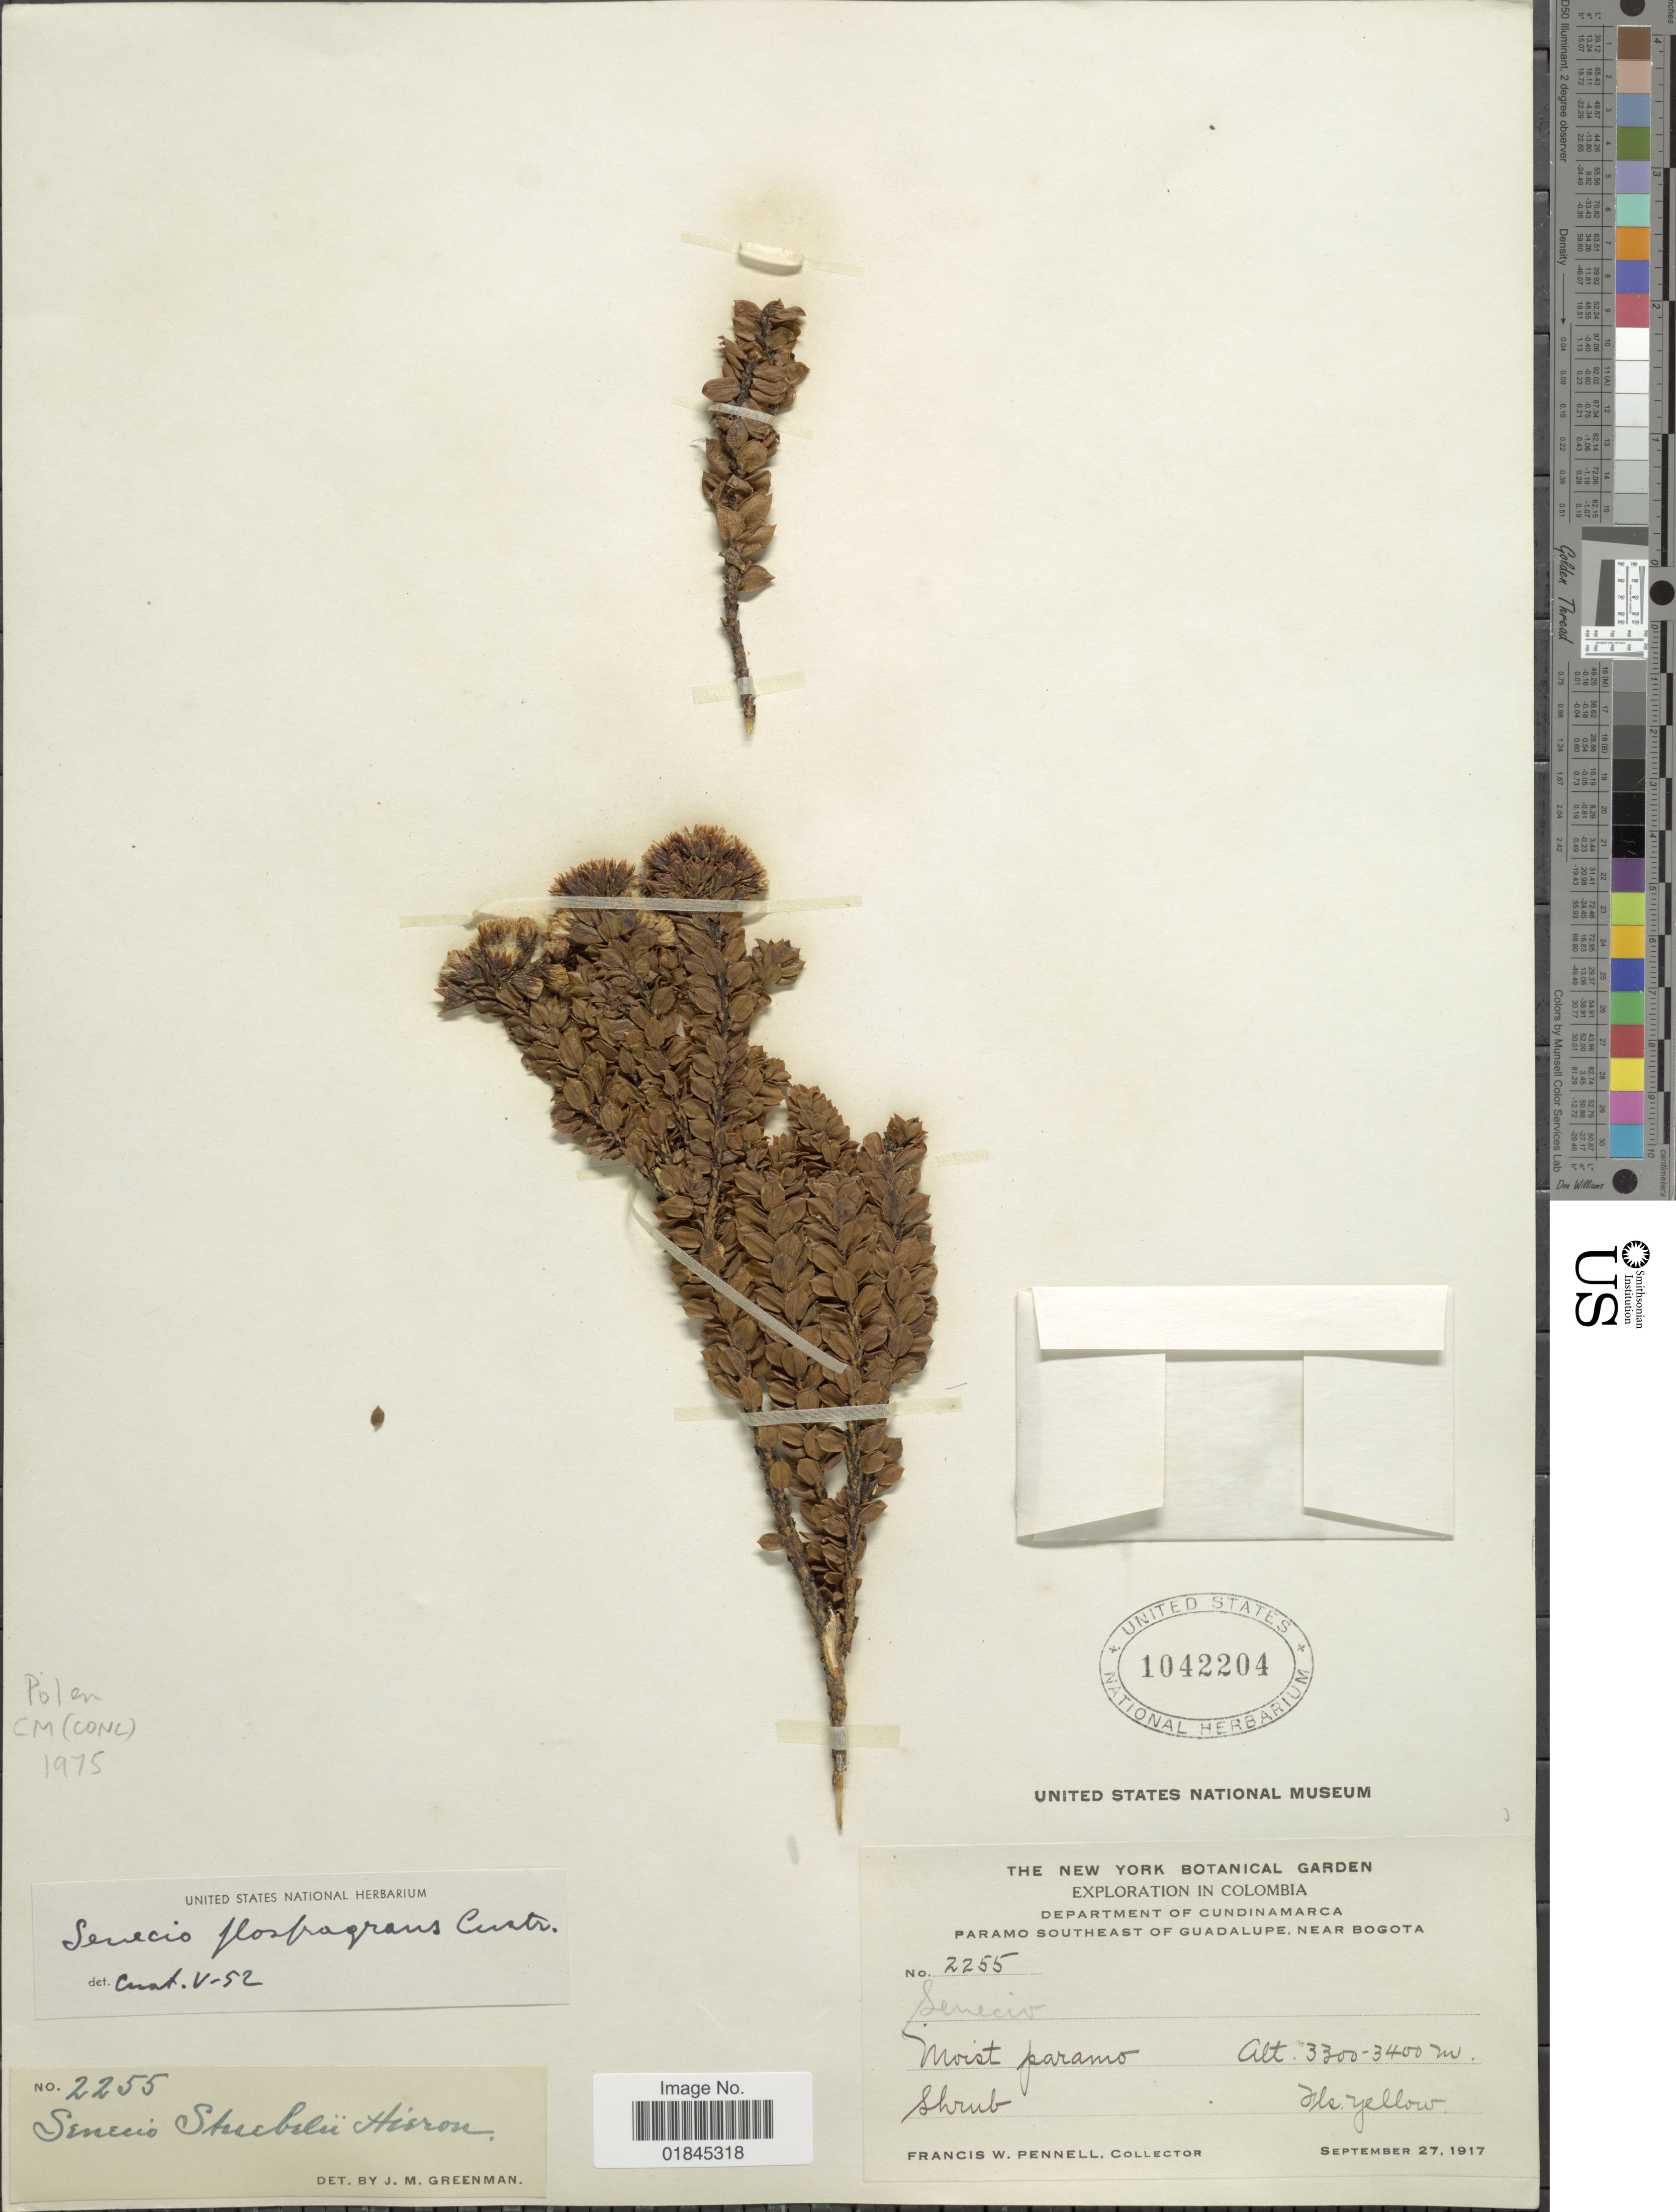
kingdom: Plantae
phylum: Tracheophyta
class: Magnoliopsida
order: Asterales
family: Asteraceae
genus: Pentacalia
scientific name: Pentacalia flosfragrans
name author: (Cuatrec.) Cuatrec.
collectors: F. W. Pennell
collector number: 2255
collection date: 1917-09-27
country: Colombia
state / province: Cundinamarca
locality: Department of Cundinamarca. Paramo southwest of Guadalupe, near Bogota. Moist paramo.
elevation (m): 3300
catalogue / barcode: US 1042204